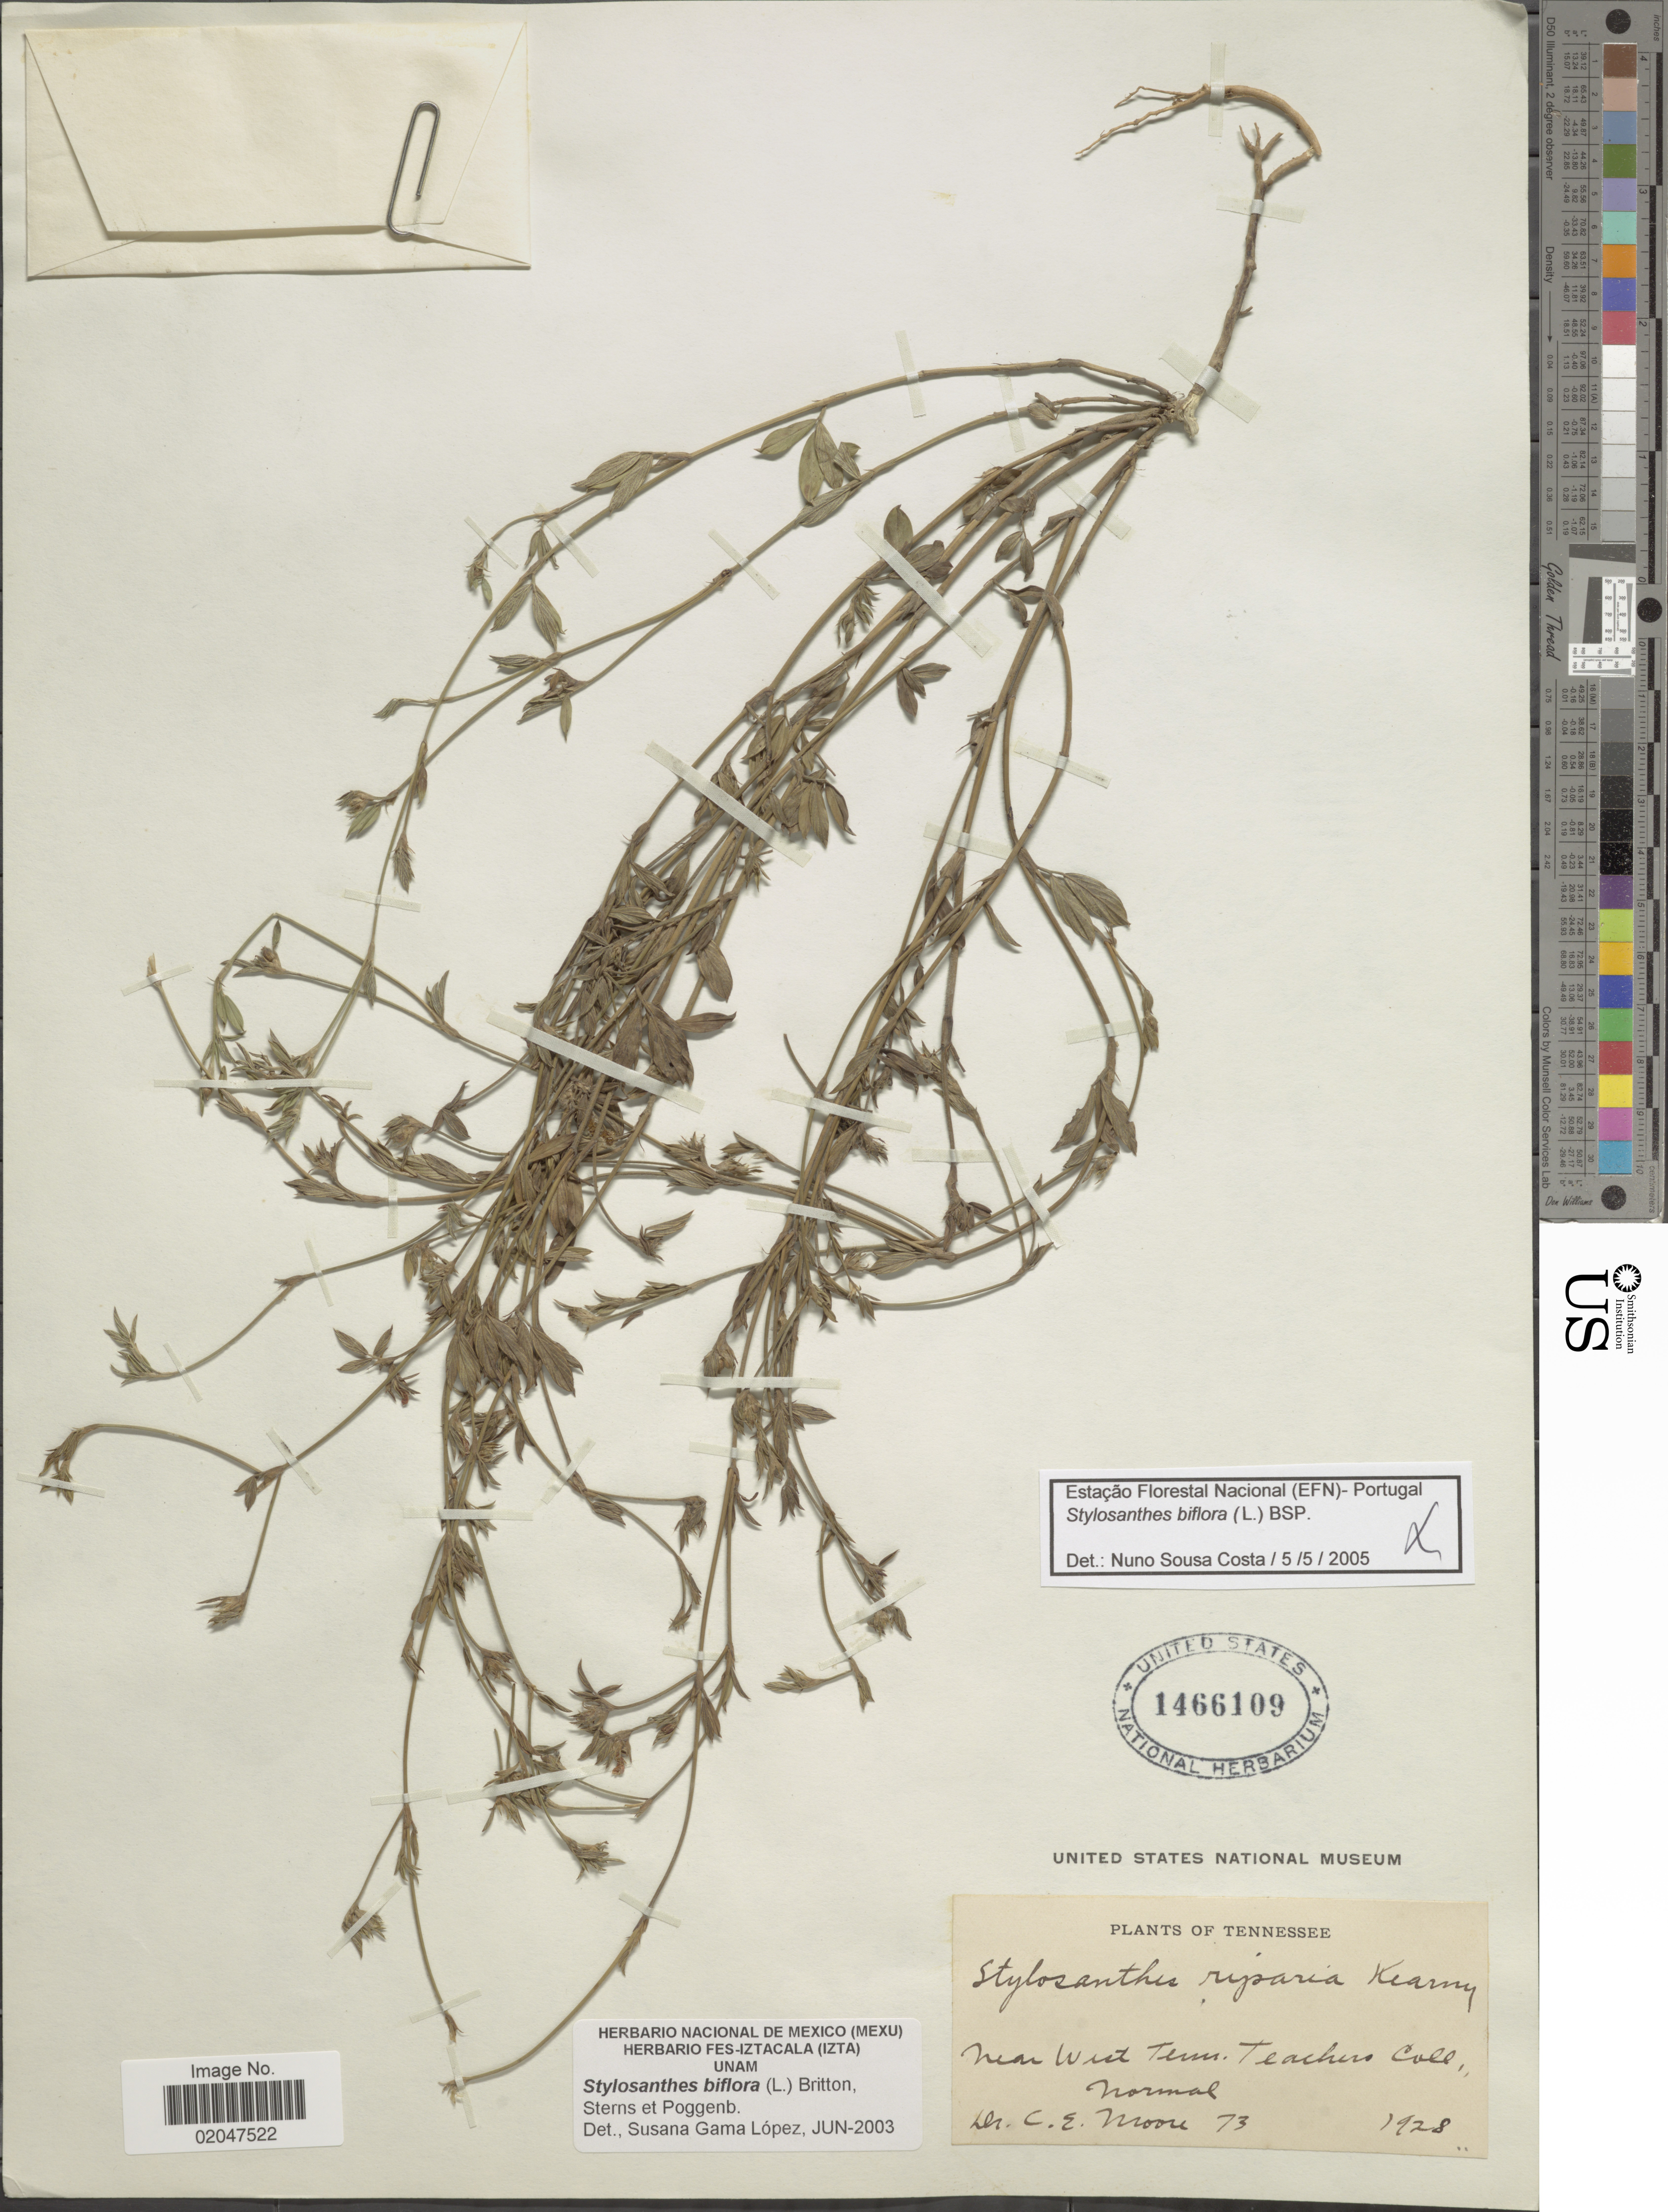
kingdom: Plantae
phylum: Tracheophyta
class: Magnoliopsida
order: Fabales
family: Fabaceae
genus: Stylosanthes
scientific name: Stylosanthes biflora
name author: (L.) Britton et al.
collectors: C. Moore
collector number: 73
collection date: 1928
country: United States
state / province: Tennessee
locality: Near West Tenn. Teachers Coll, Normal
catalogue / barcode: US 1466109